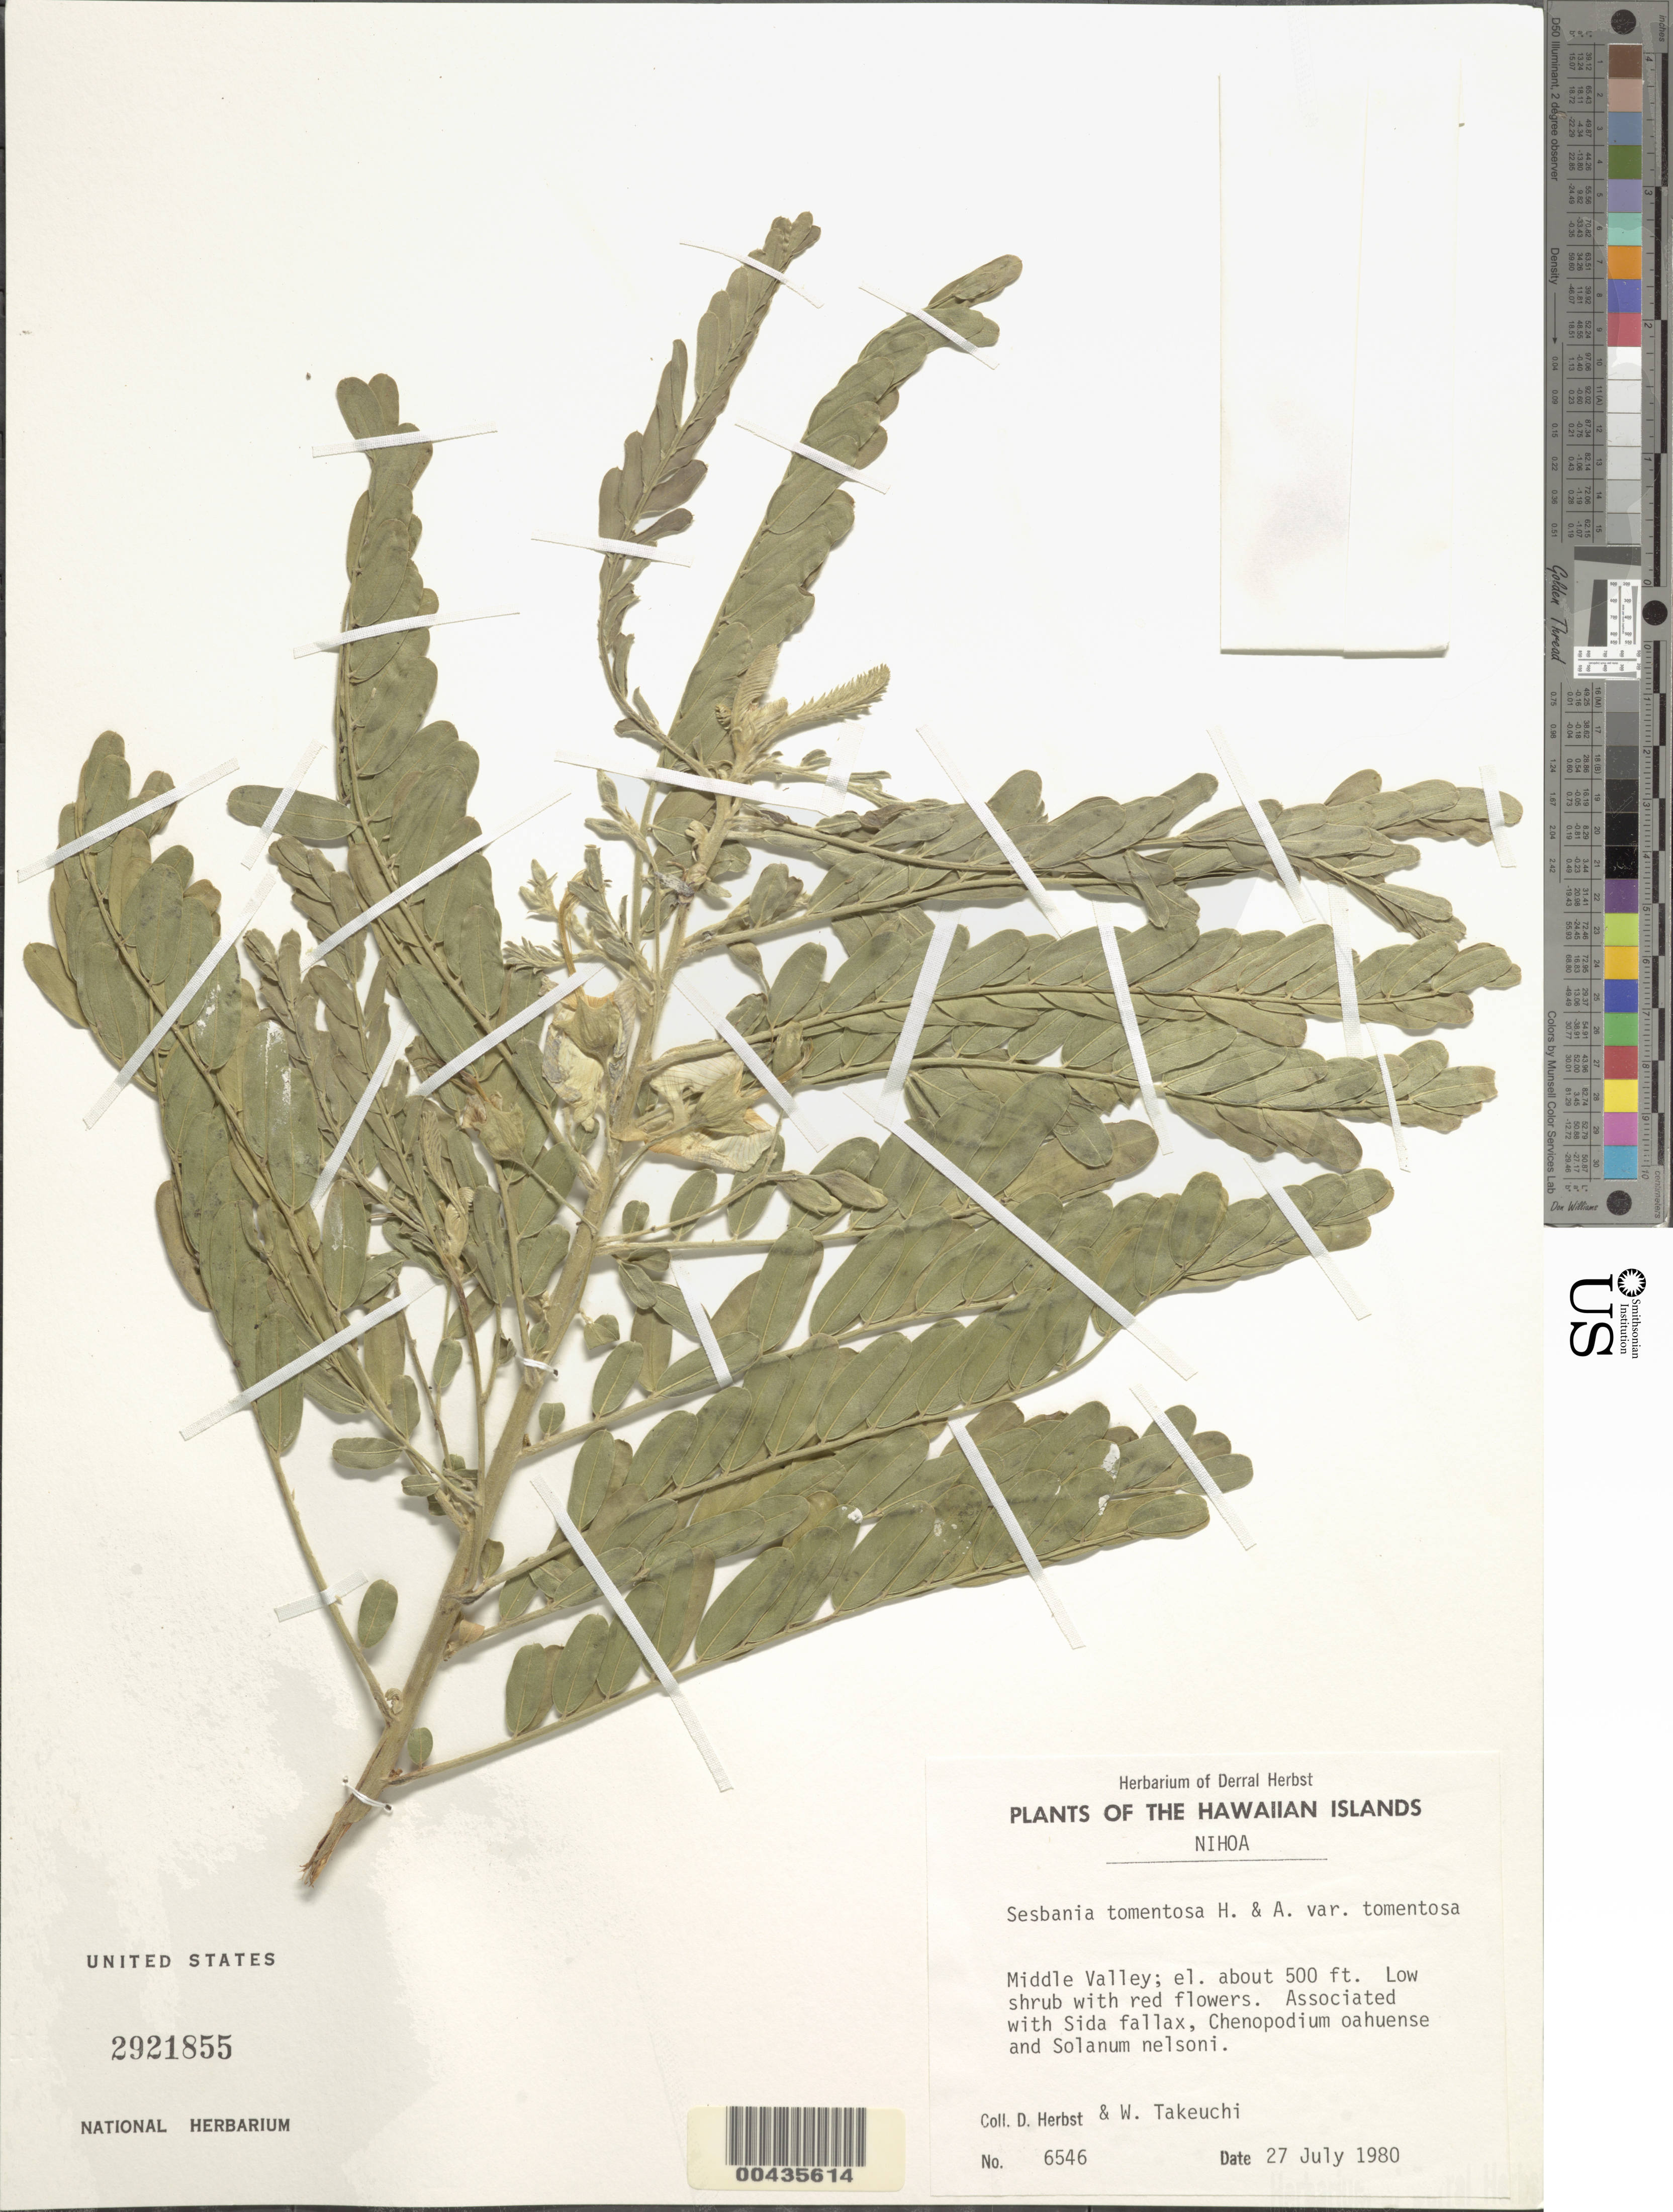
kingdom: Plantae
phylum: Tracheophyta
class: Magnoliopsida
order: Fabales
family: Fabaceae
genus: Sesbania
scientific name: Sesbania tomentosa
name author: Hook. & Arn.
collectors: D. R. Herbst & W. N. Takeuchi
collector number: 6546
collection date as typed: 27 Jul 1980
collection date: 1980-07-27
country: United States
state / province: Hawaii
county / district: Honolulu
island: Nihoa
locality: Middle Valley, Nihoa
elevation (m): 152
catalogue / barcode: US 2921855